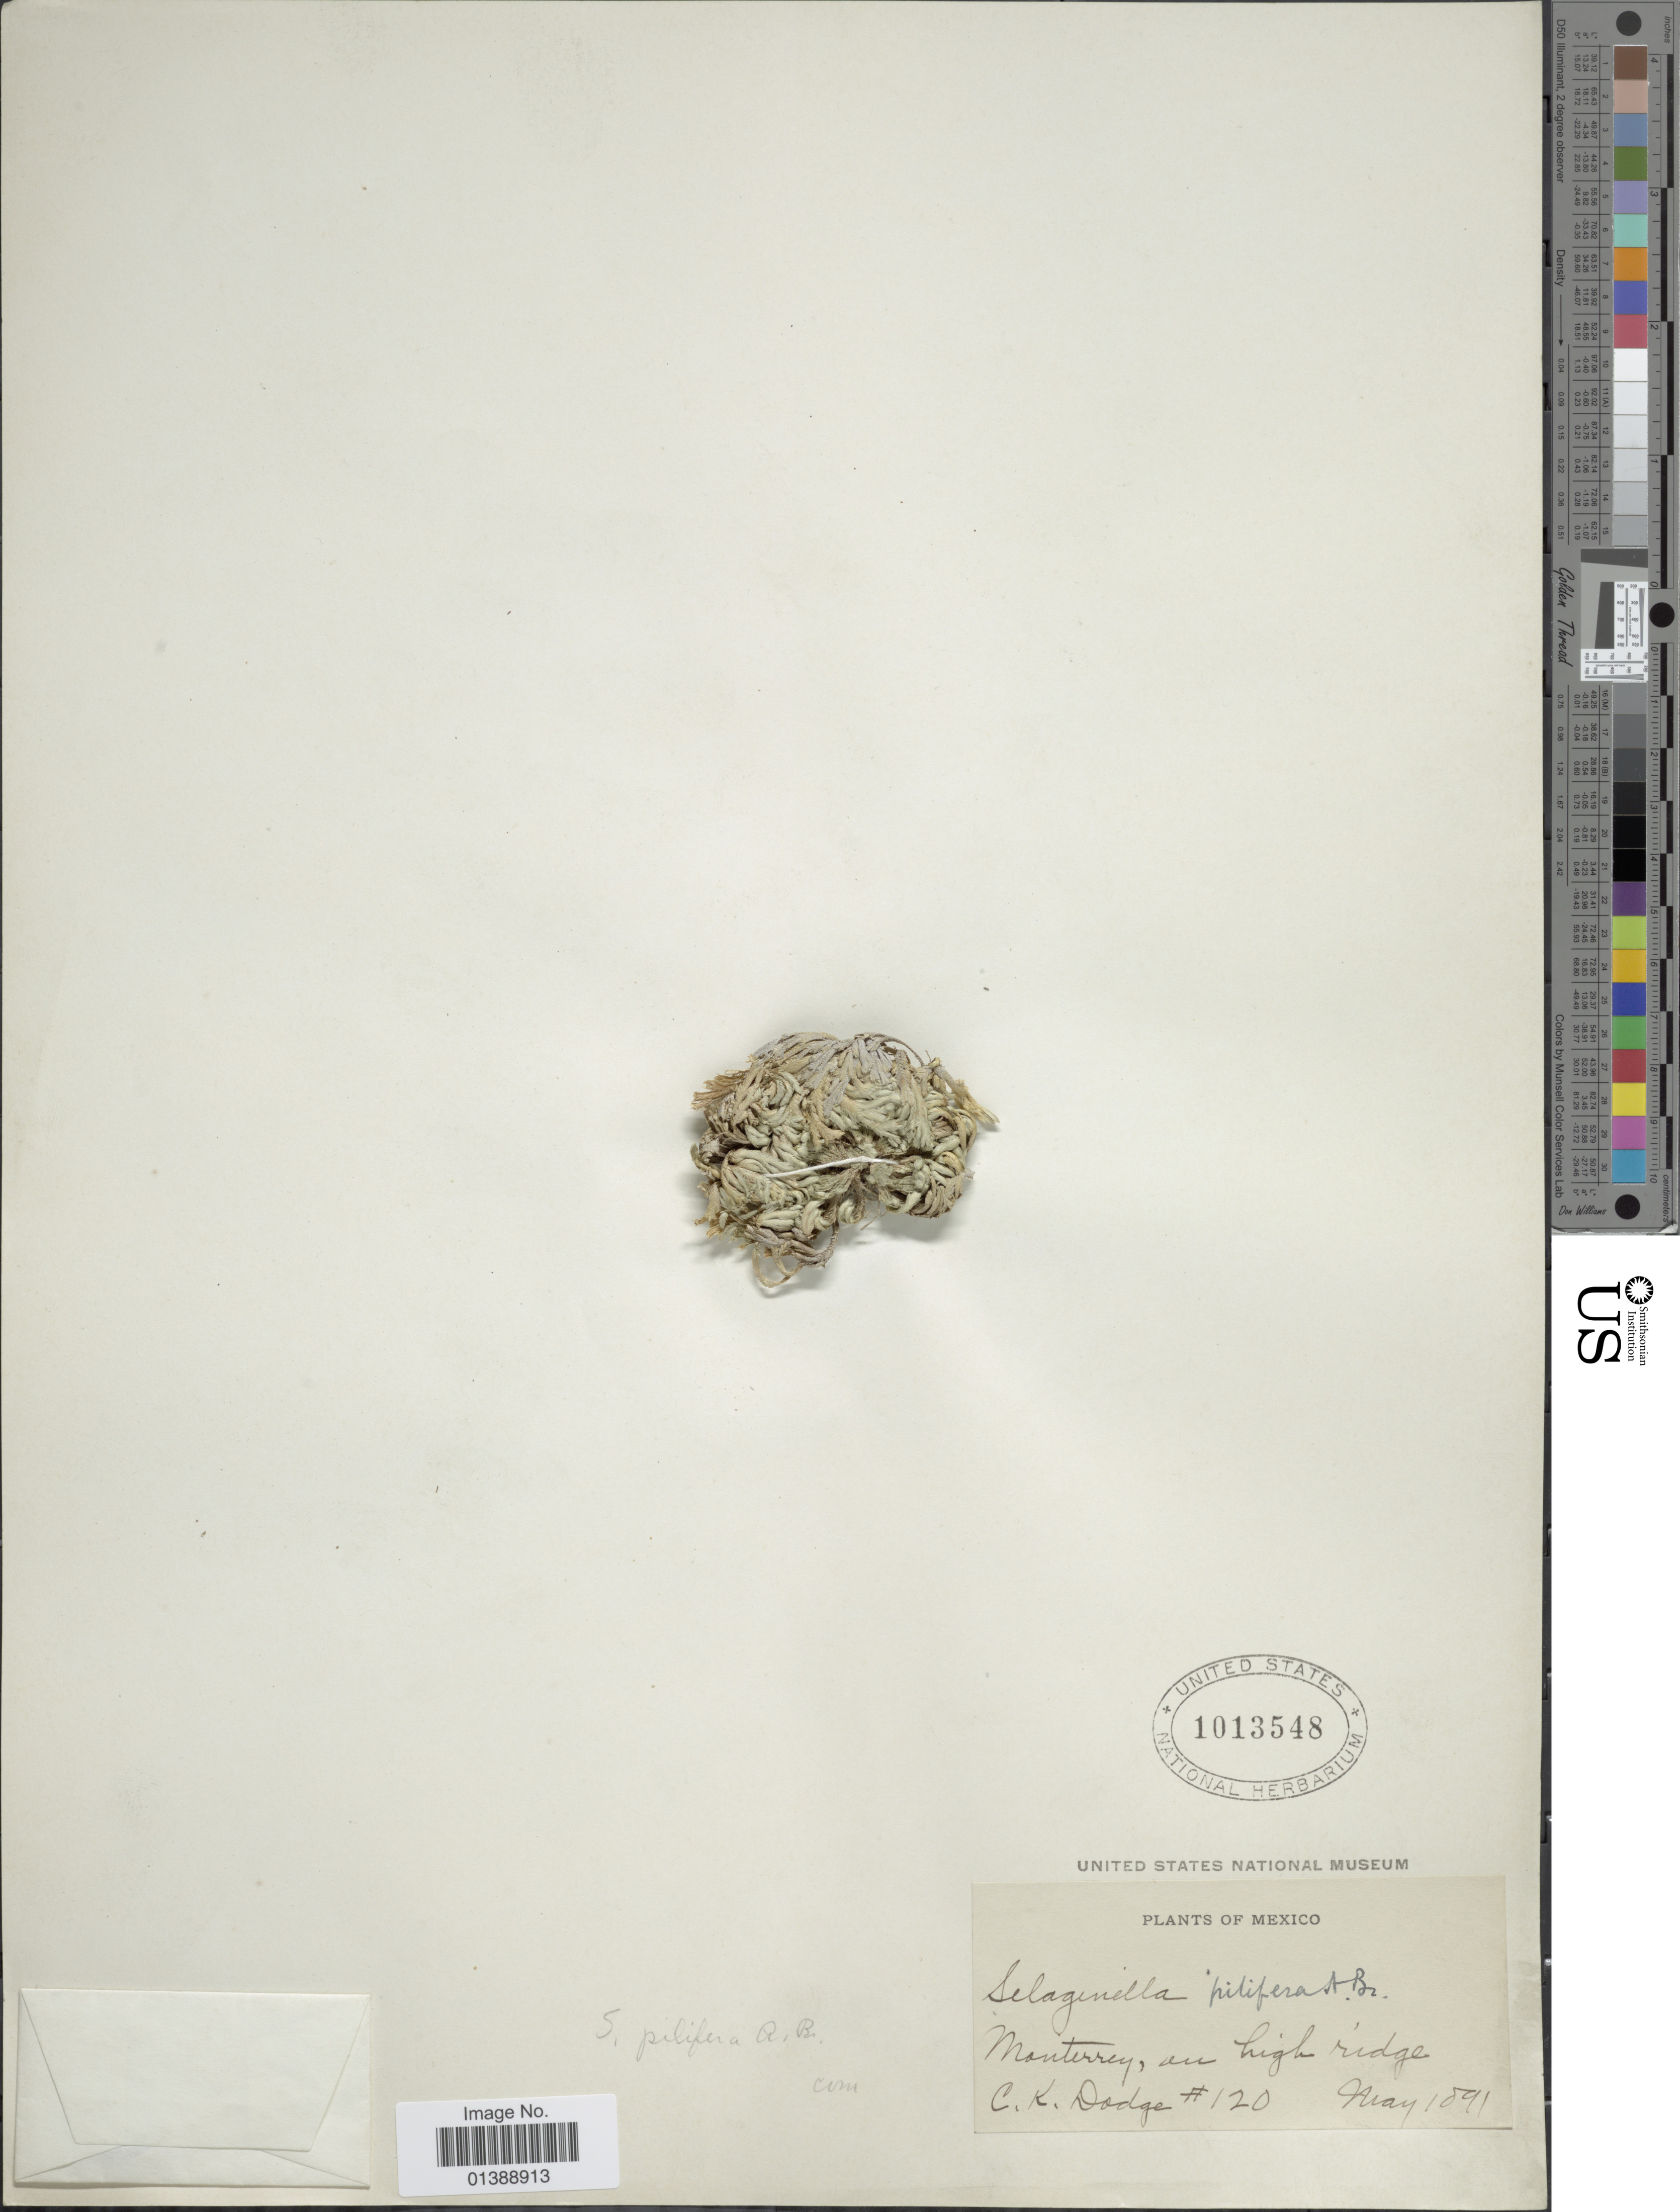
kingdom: Plantae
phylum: Tracheophyta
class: Lycopodiopsida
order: Selaginellales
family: Selaginellaceae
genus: Selaginella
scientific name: Selaginella pilifera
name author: A. Braun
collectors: C. Dodge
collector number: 120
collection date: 1891-05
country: Mexico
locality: Monterrey, on high ridge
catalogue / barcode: US 1013548